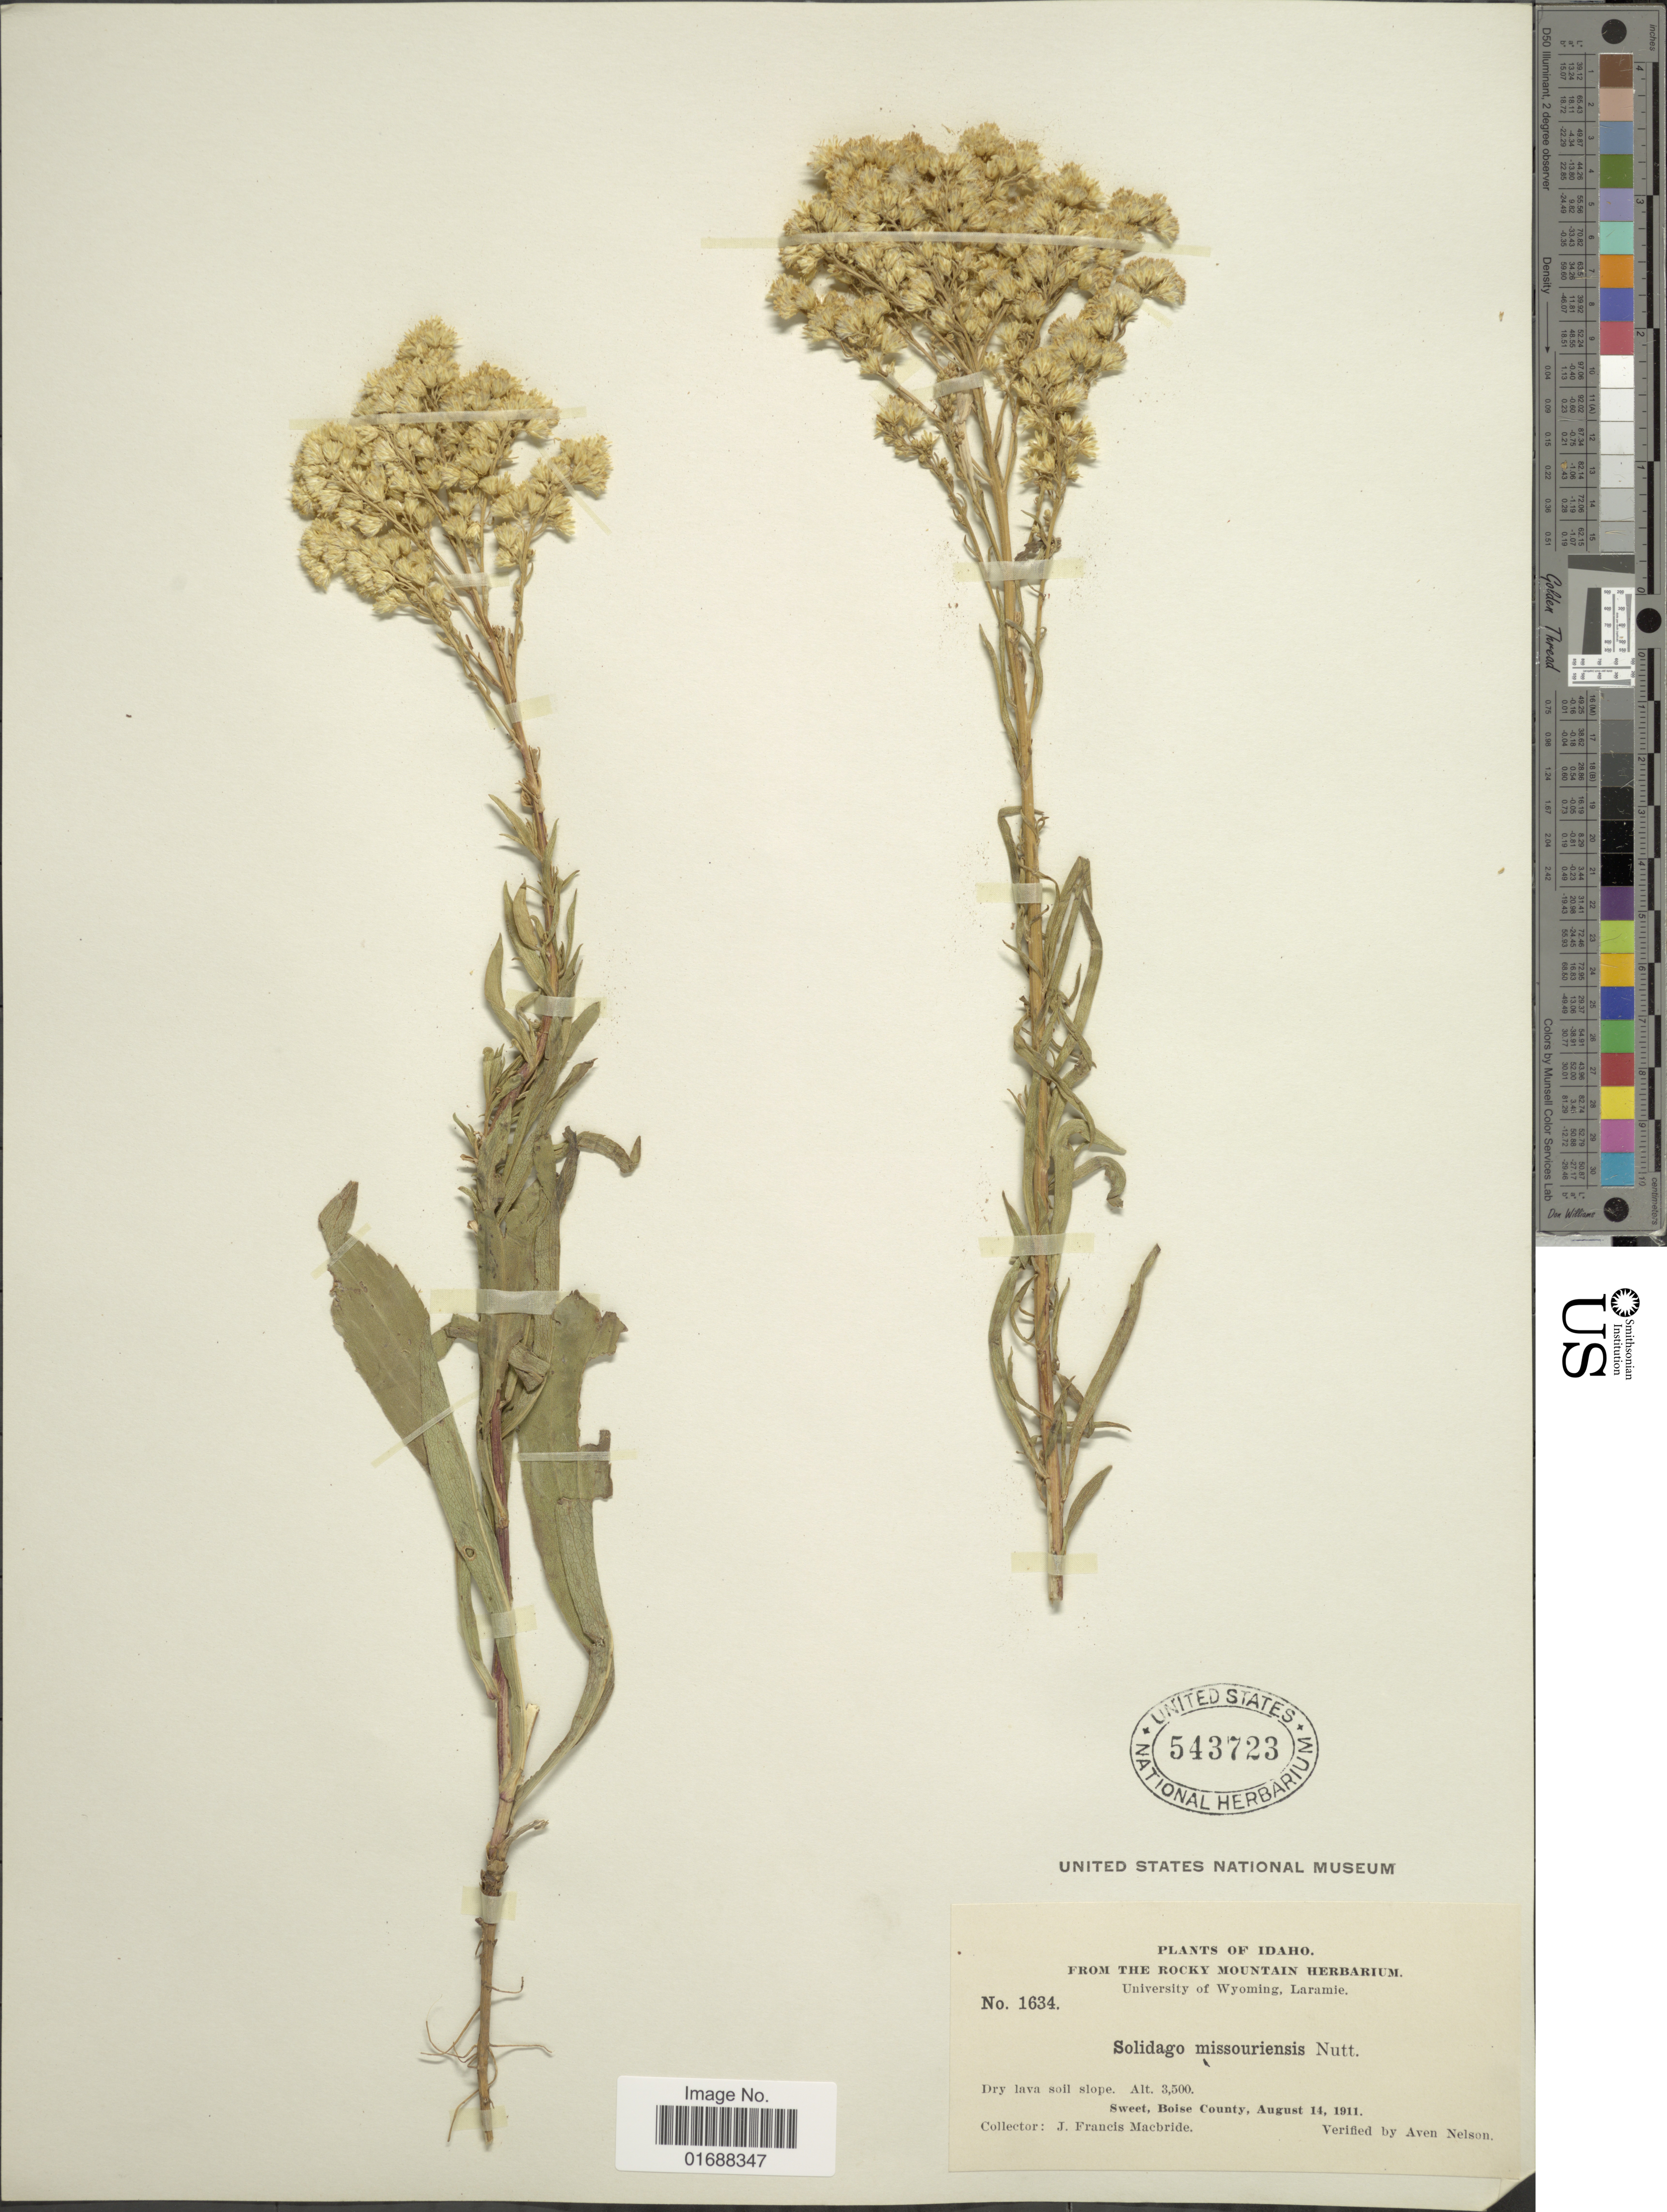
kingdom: Plantae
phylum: Tracheophyta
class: Magnoliopsida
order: Asterales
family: Asteraceae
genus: Solidago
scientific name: Solidago missouriensis var. missouriensis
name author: Nutt.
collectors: J. F. Macbride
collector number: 1634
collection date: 1911-08-14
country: United States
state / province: Idaho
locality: Sweet, Boise County.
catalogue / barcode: US 543723